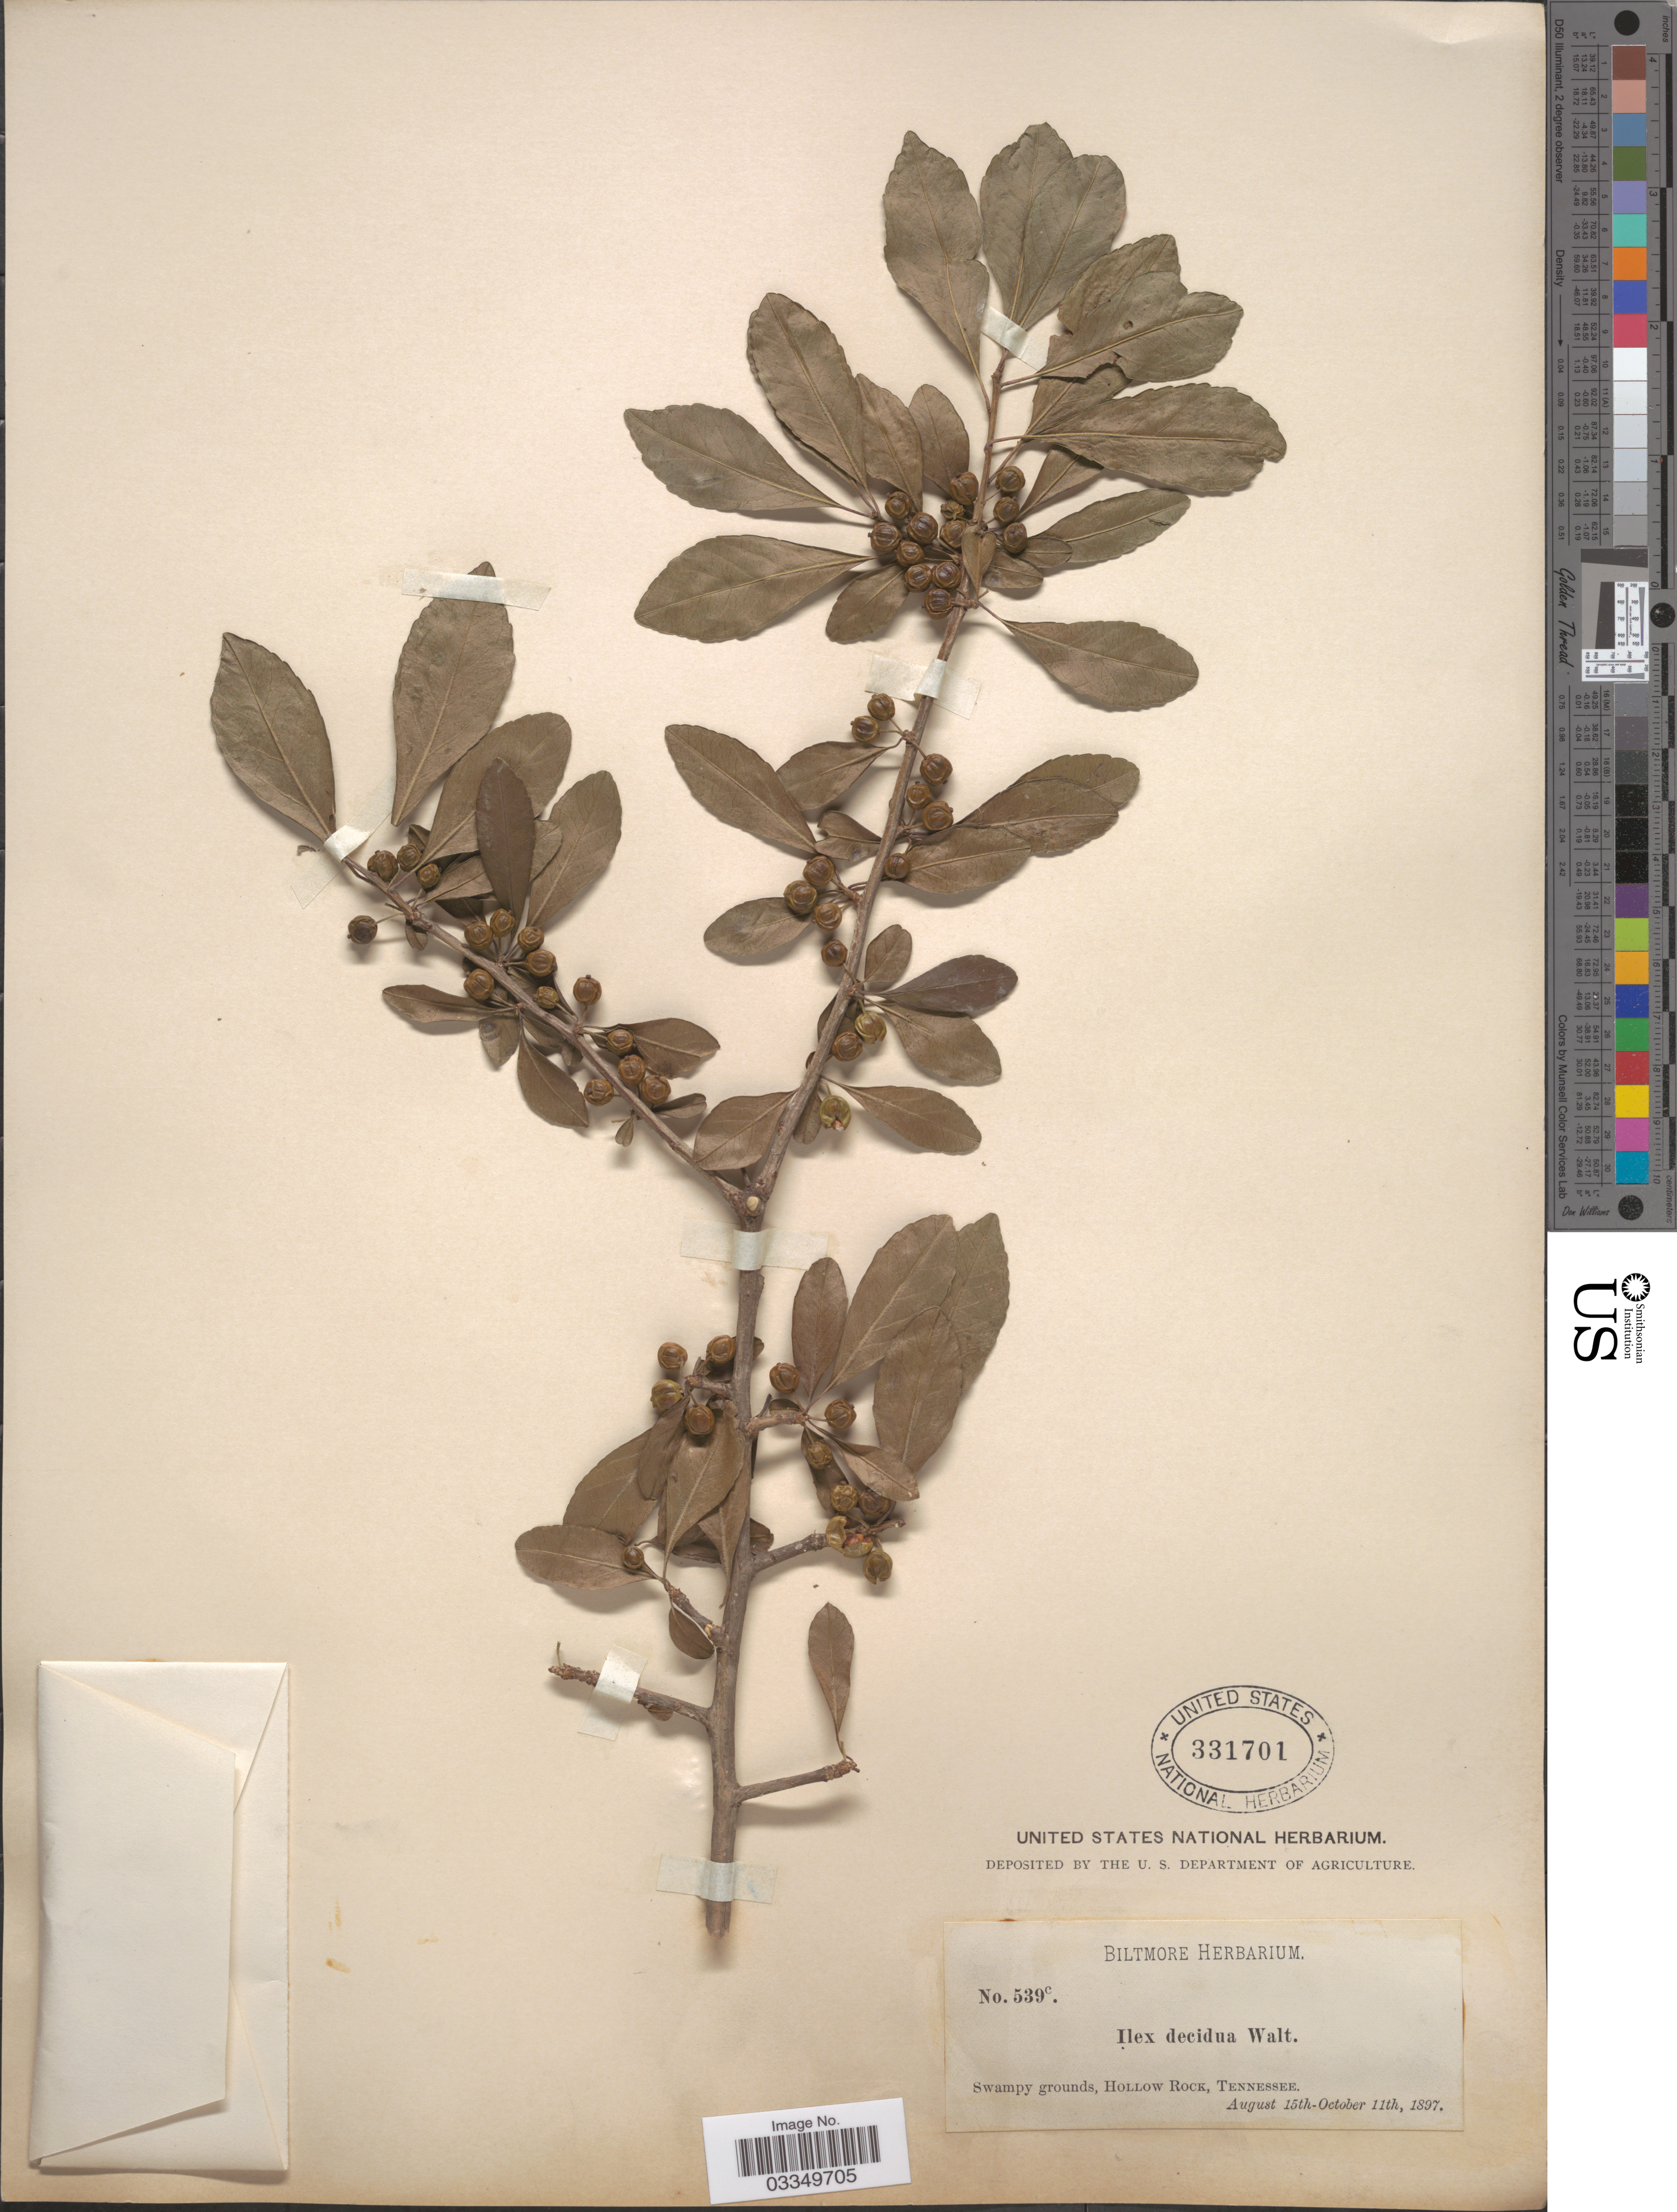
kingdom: Plantae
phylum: Tracheophyta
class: Magnoliopsida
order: Aquifoliales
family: Aquifoliaceae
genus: Ilex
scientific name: Ilex decidua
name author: Walter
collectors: ex herb. Biltmore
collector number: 539c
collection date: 1897-08-15/1897-10-11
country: United States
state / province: Tennessee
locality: Hollow Rock.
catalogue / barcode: US 331701